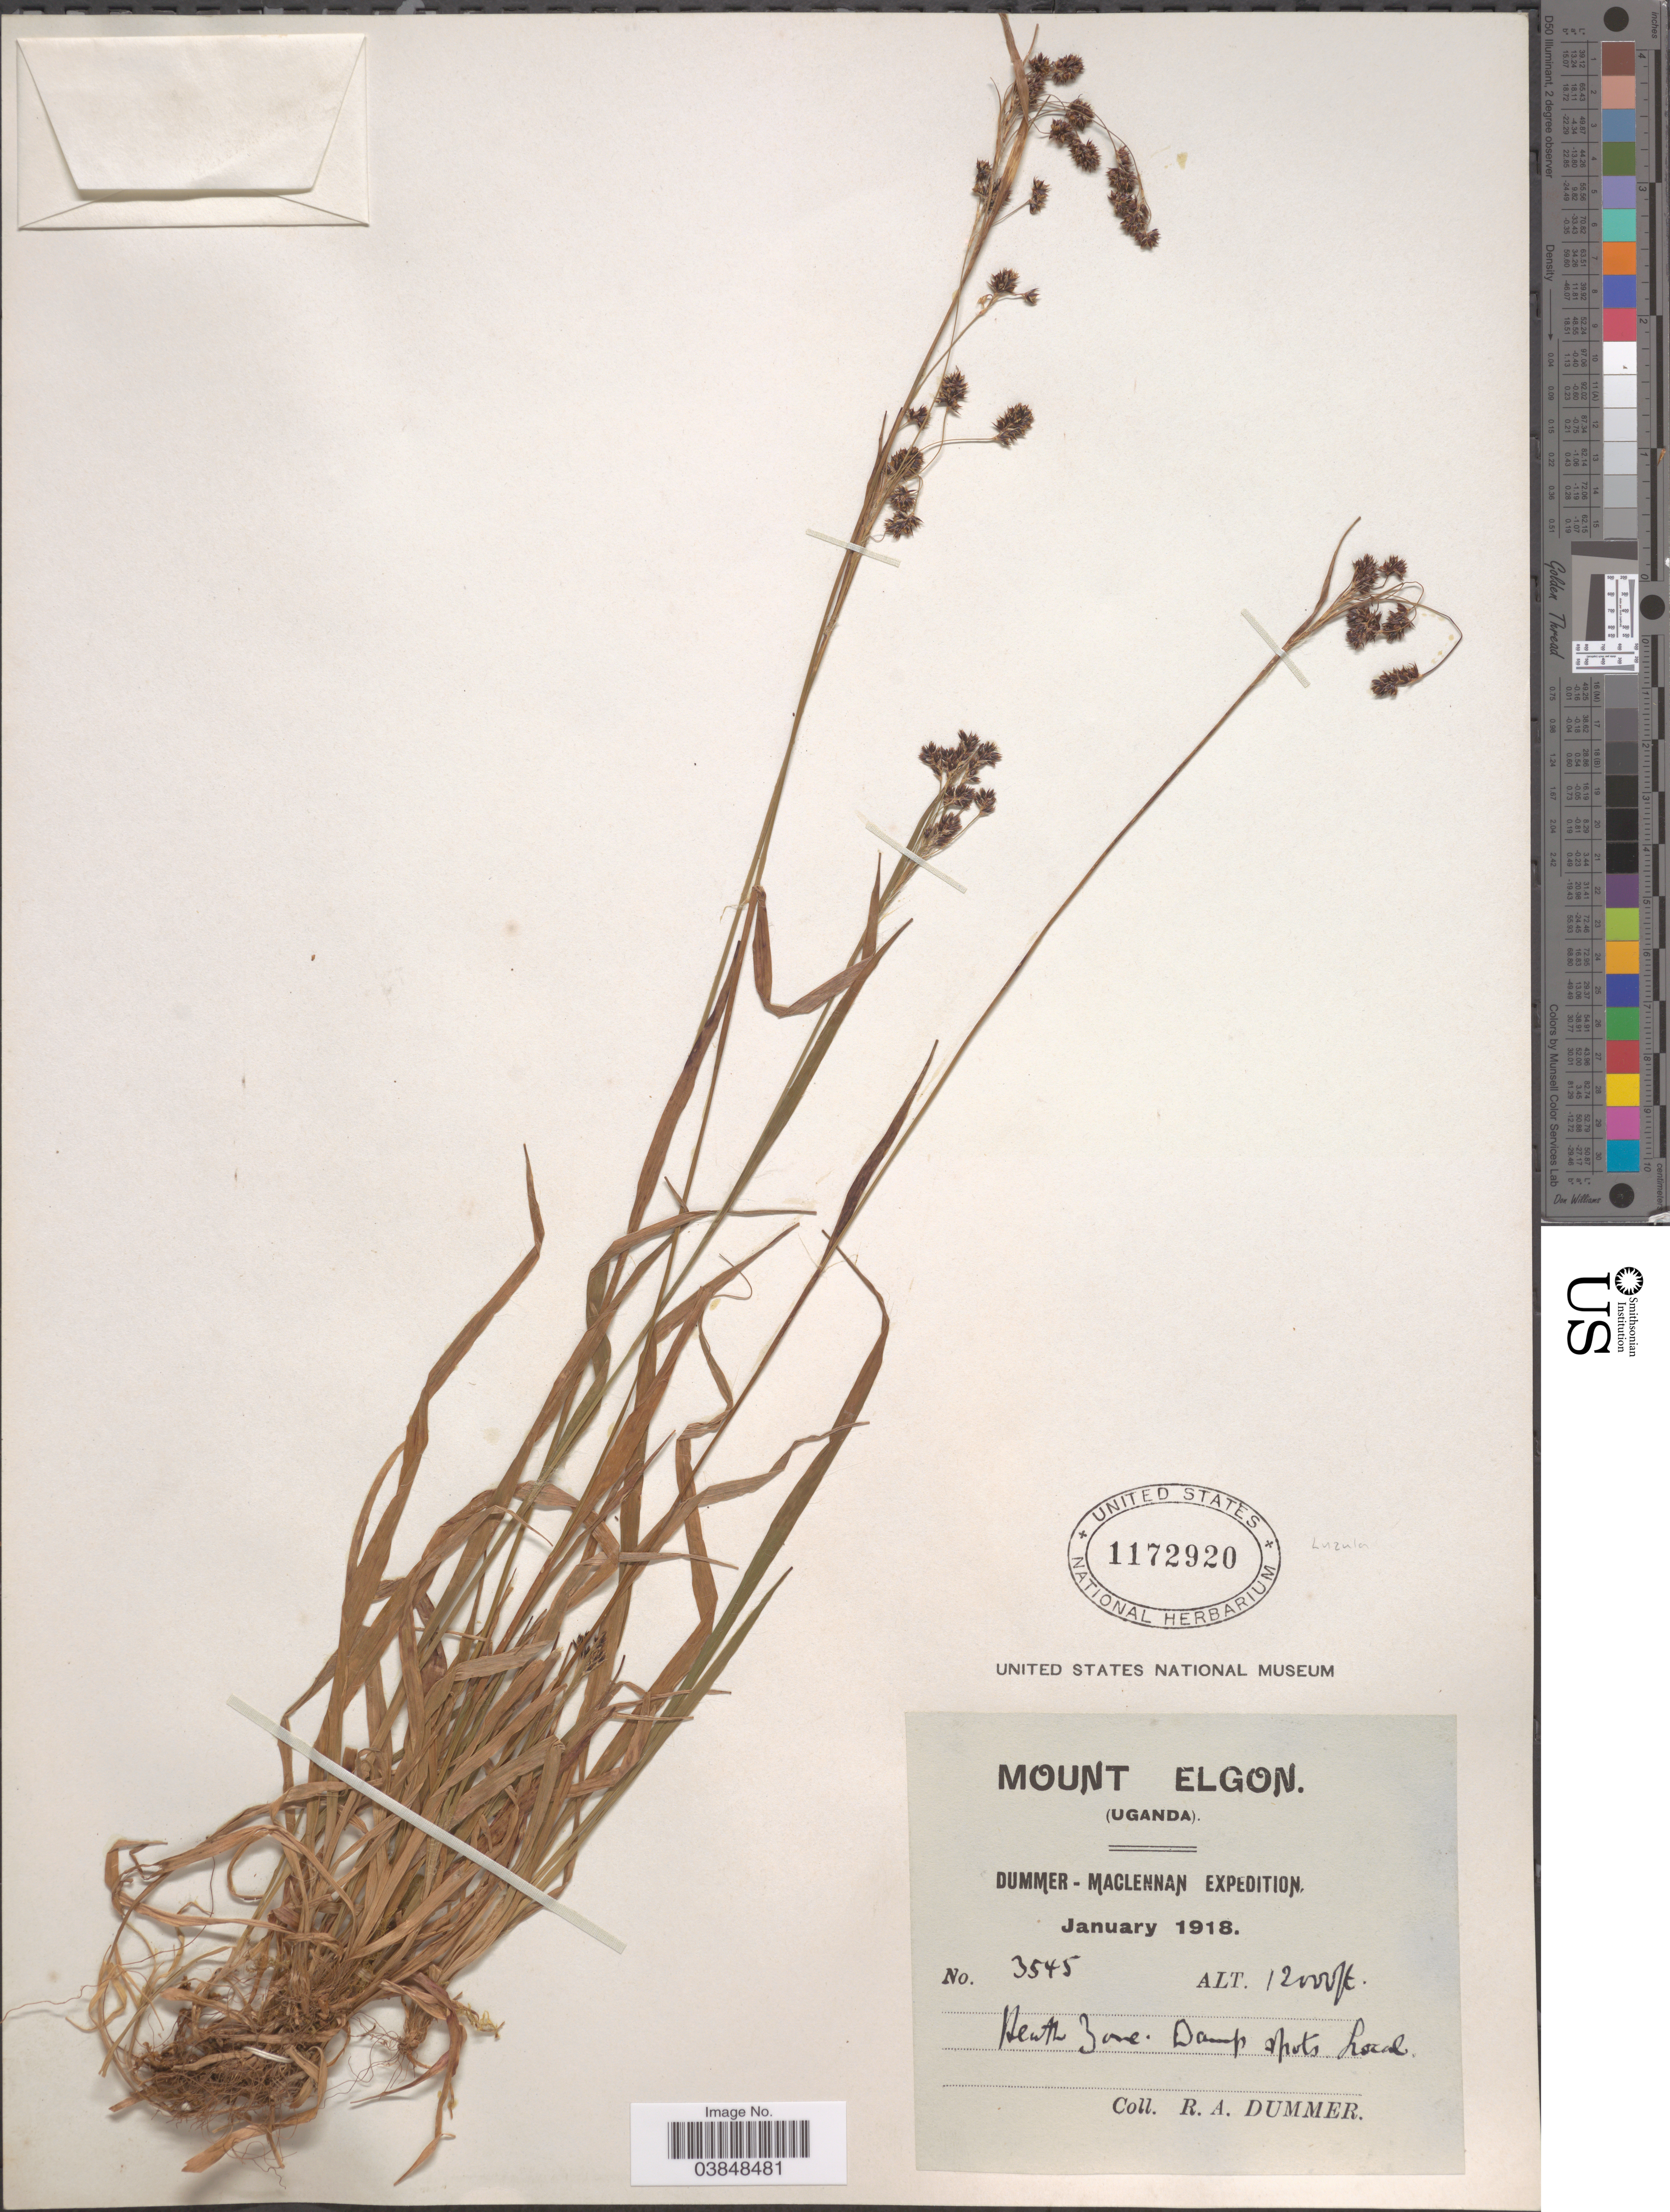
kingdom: Plantae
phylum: Tracheophyta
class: Liliopsida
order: Poales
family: Juncaceae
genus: Luzula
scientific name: Luzula sp.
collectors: R. Dümmer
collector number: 3545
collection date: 1918-01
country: Uganda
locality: Mount Elgon. Death Zone.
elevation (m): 3658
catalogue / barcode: US 1172920